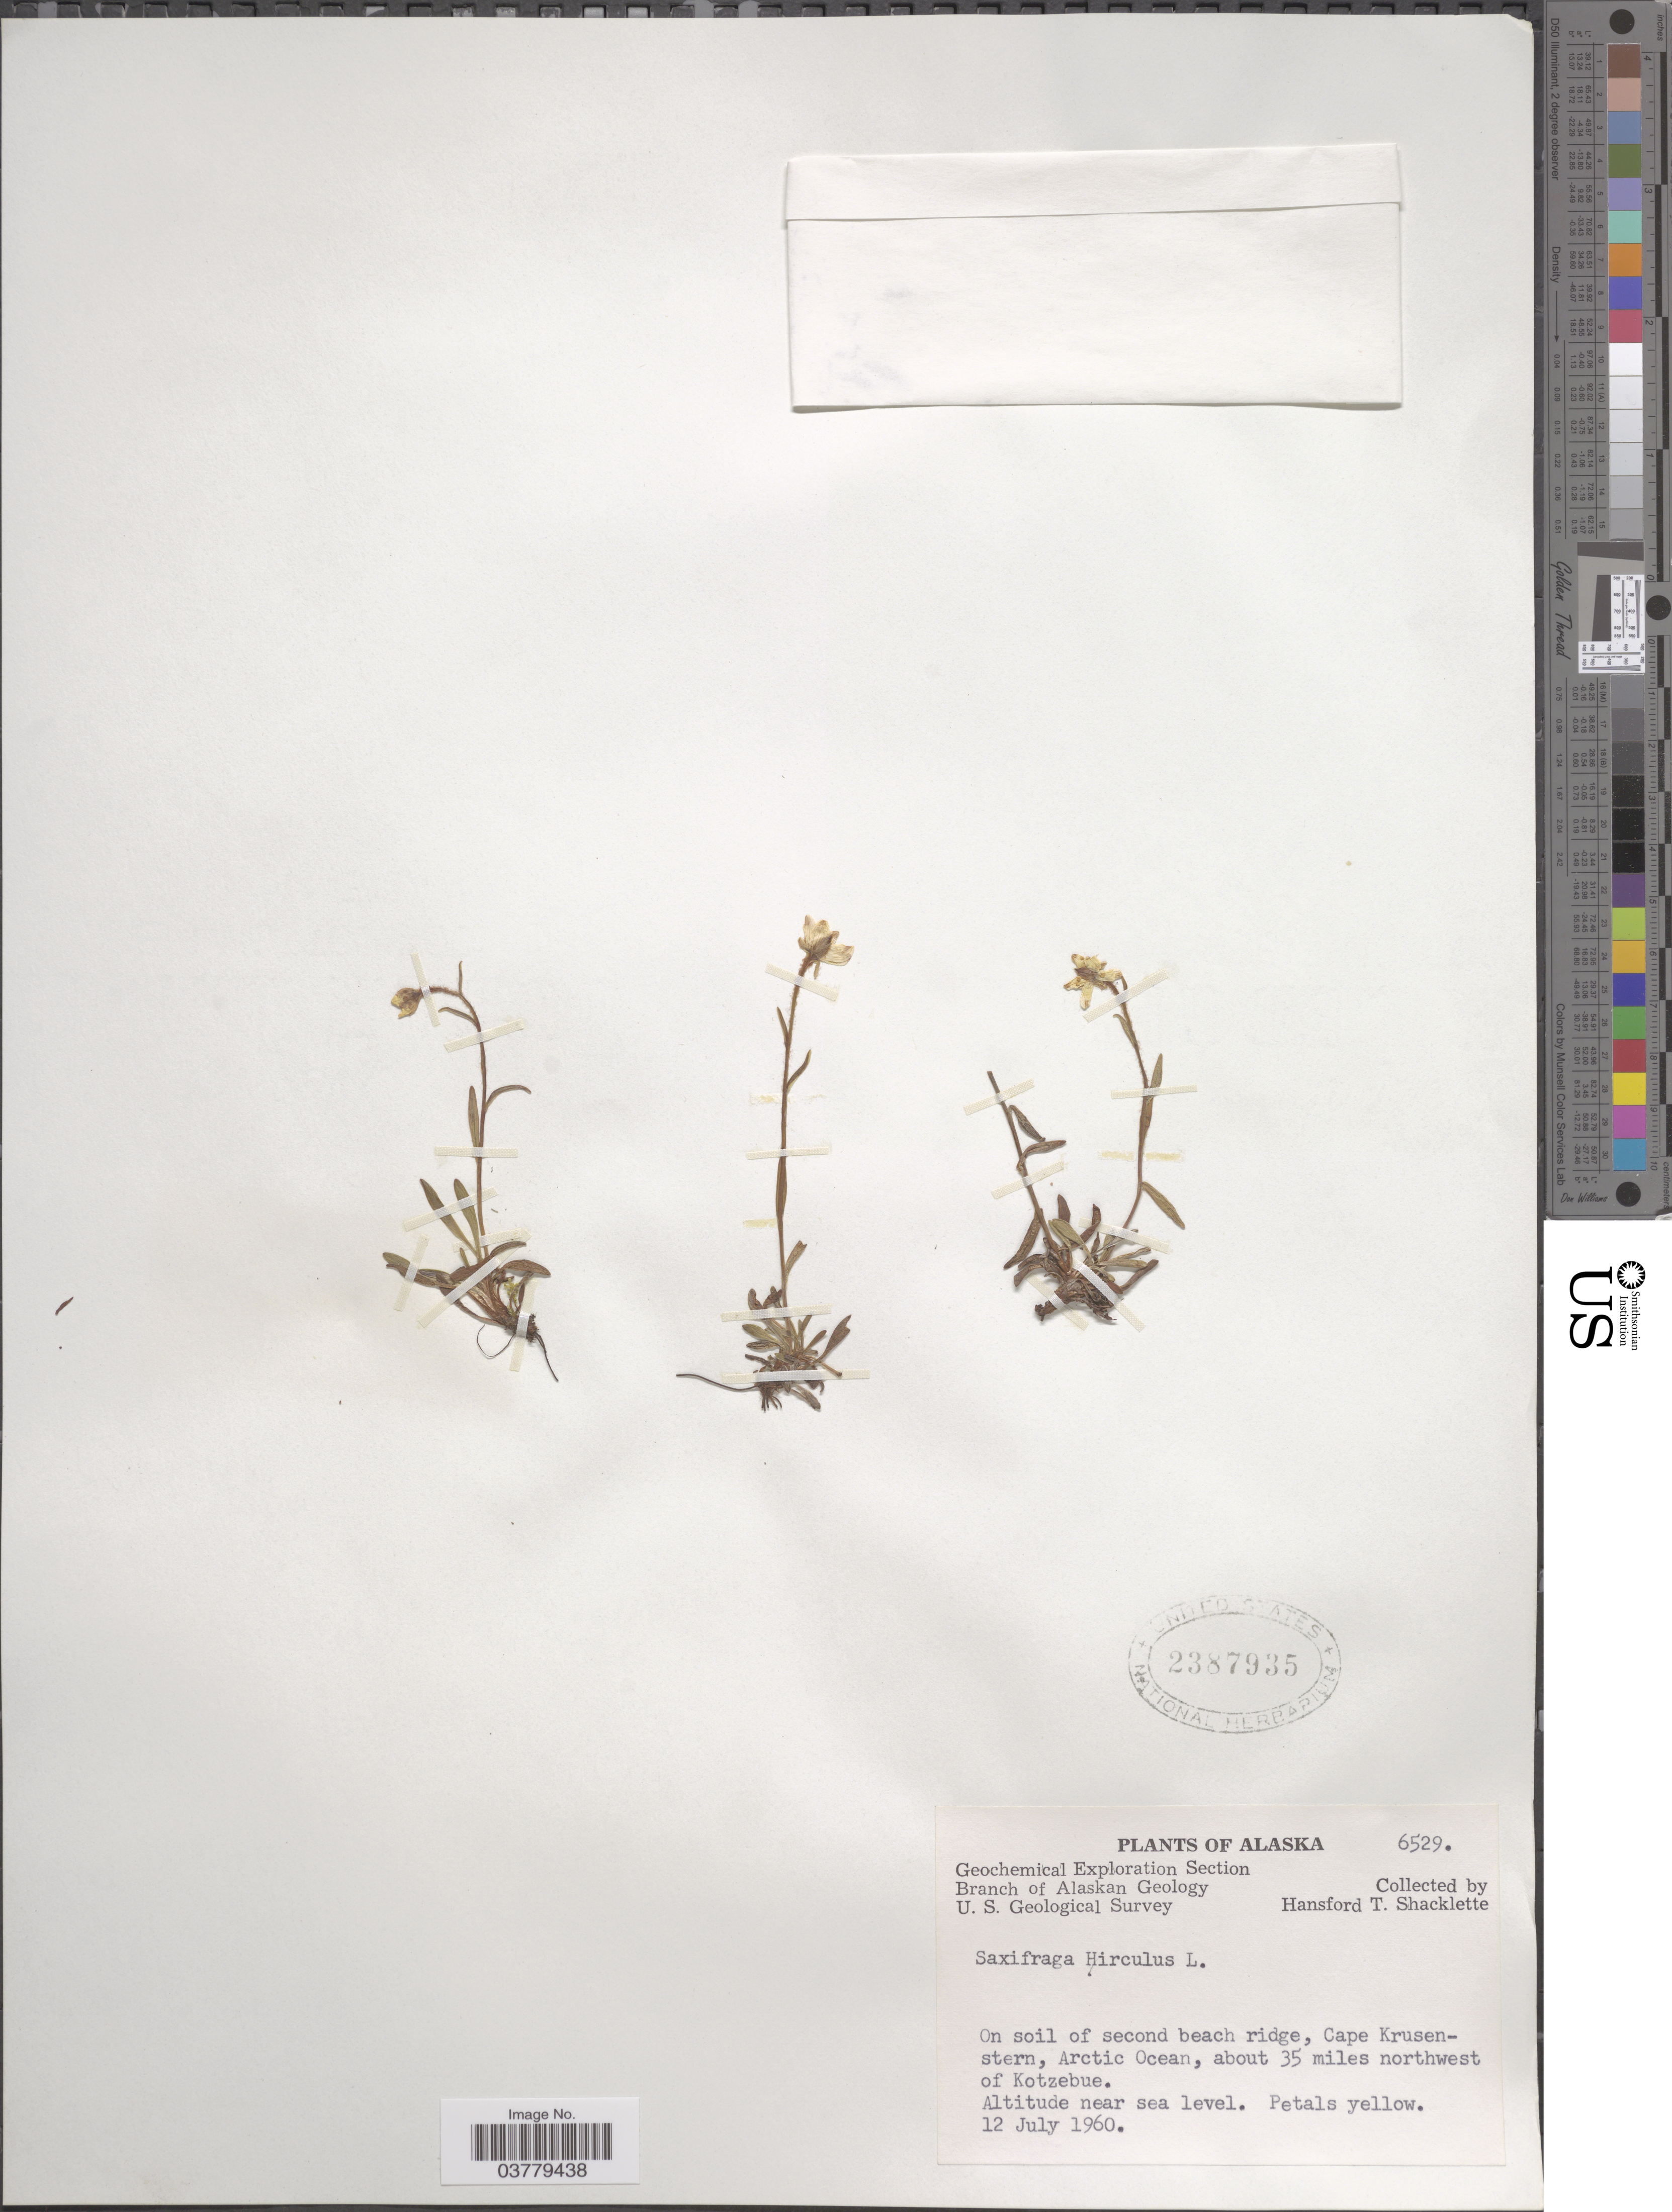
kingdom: Plantae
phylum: Tracheophyta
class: Magnoliopsida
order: Saxifragales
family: Saxifragaceae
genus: Saxifraga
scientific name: Saxifraga hirculus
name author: L.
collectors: H. Shacklette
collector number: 6529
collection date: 1960-07-12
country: United States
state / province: Alaska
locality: Cape Krusenstern, Arctic Ocean, about 35 miles northwest of Kotzebue.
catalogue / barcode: US 2387935